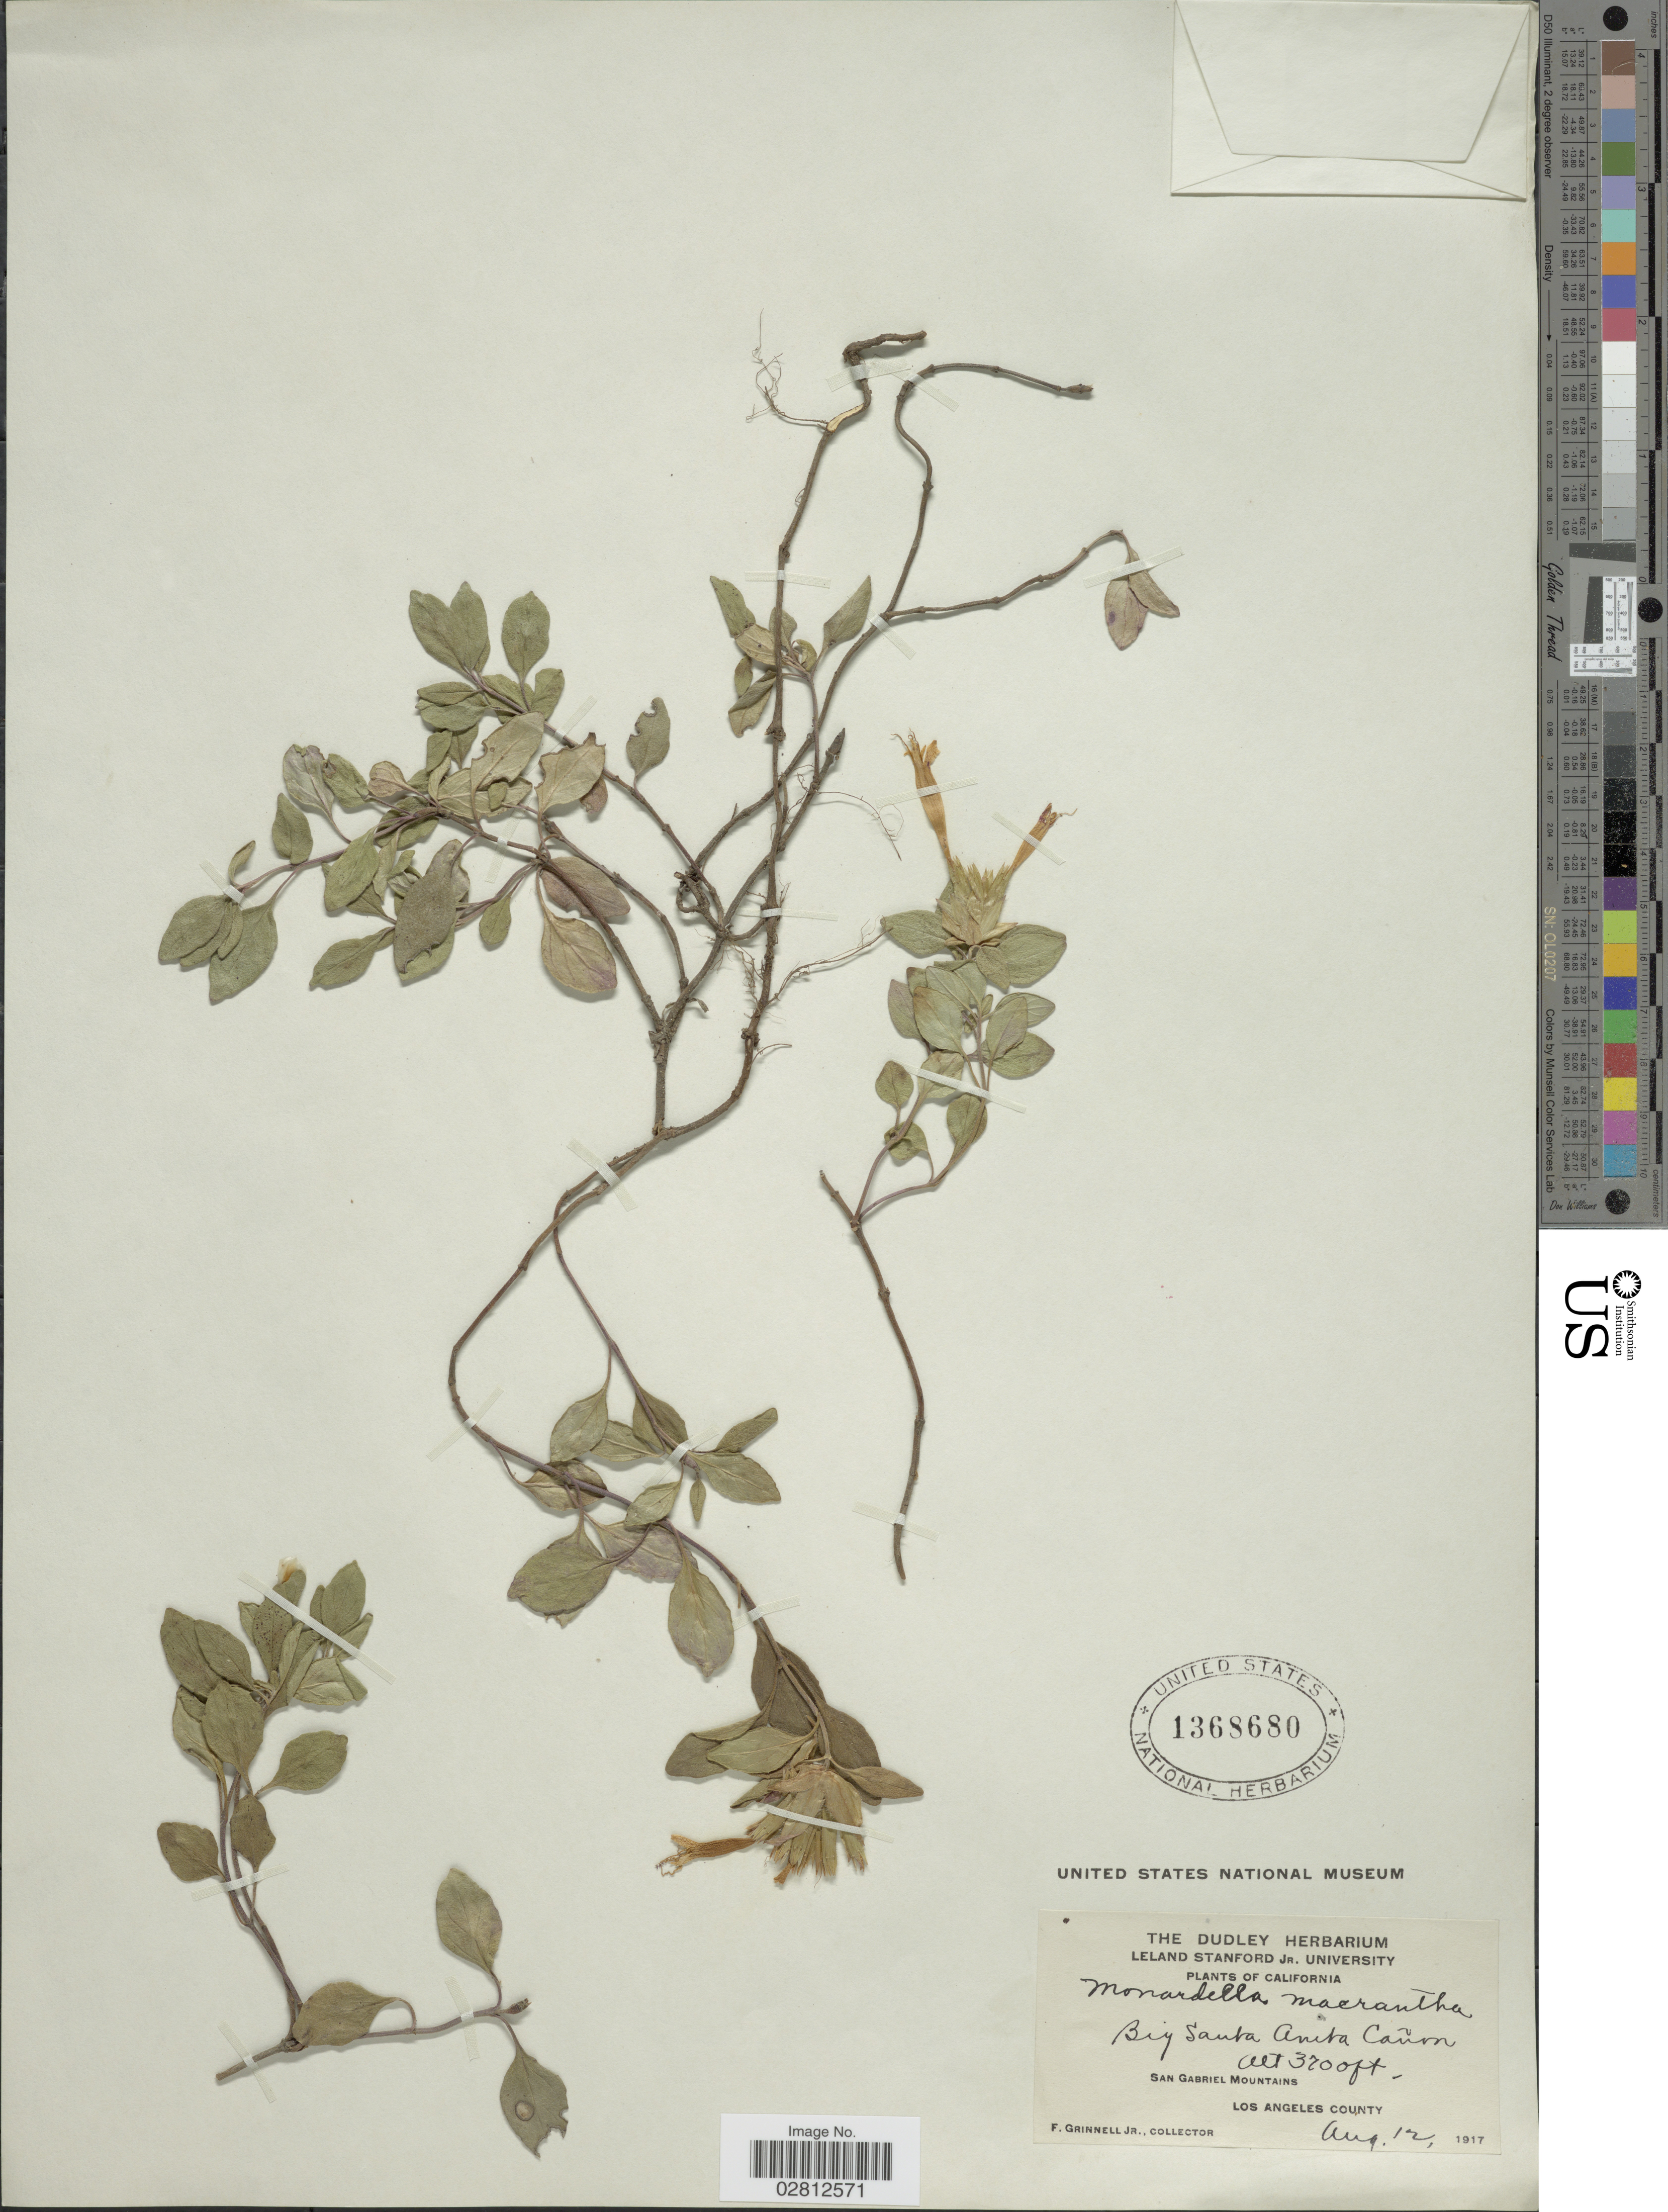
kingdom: Plantae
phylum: Tracheophyta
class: Magnoliopsida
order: Lamiales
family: Lamiaceae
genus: Monardella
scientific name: Monardella macrantha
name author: A. Gray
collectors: F. Grinnell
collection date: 1917-08-12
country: United States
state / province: California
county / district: Los Angeles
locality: Big Santa Anita Cañon, San Gabriel Mountains, Los Angeles County.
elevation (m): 1128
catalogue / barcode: US 1368680